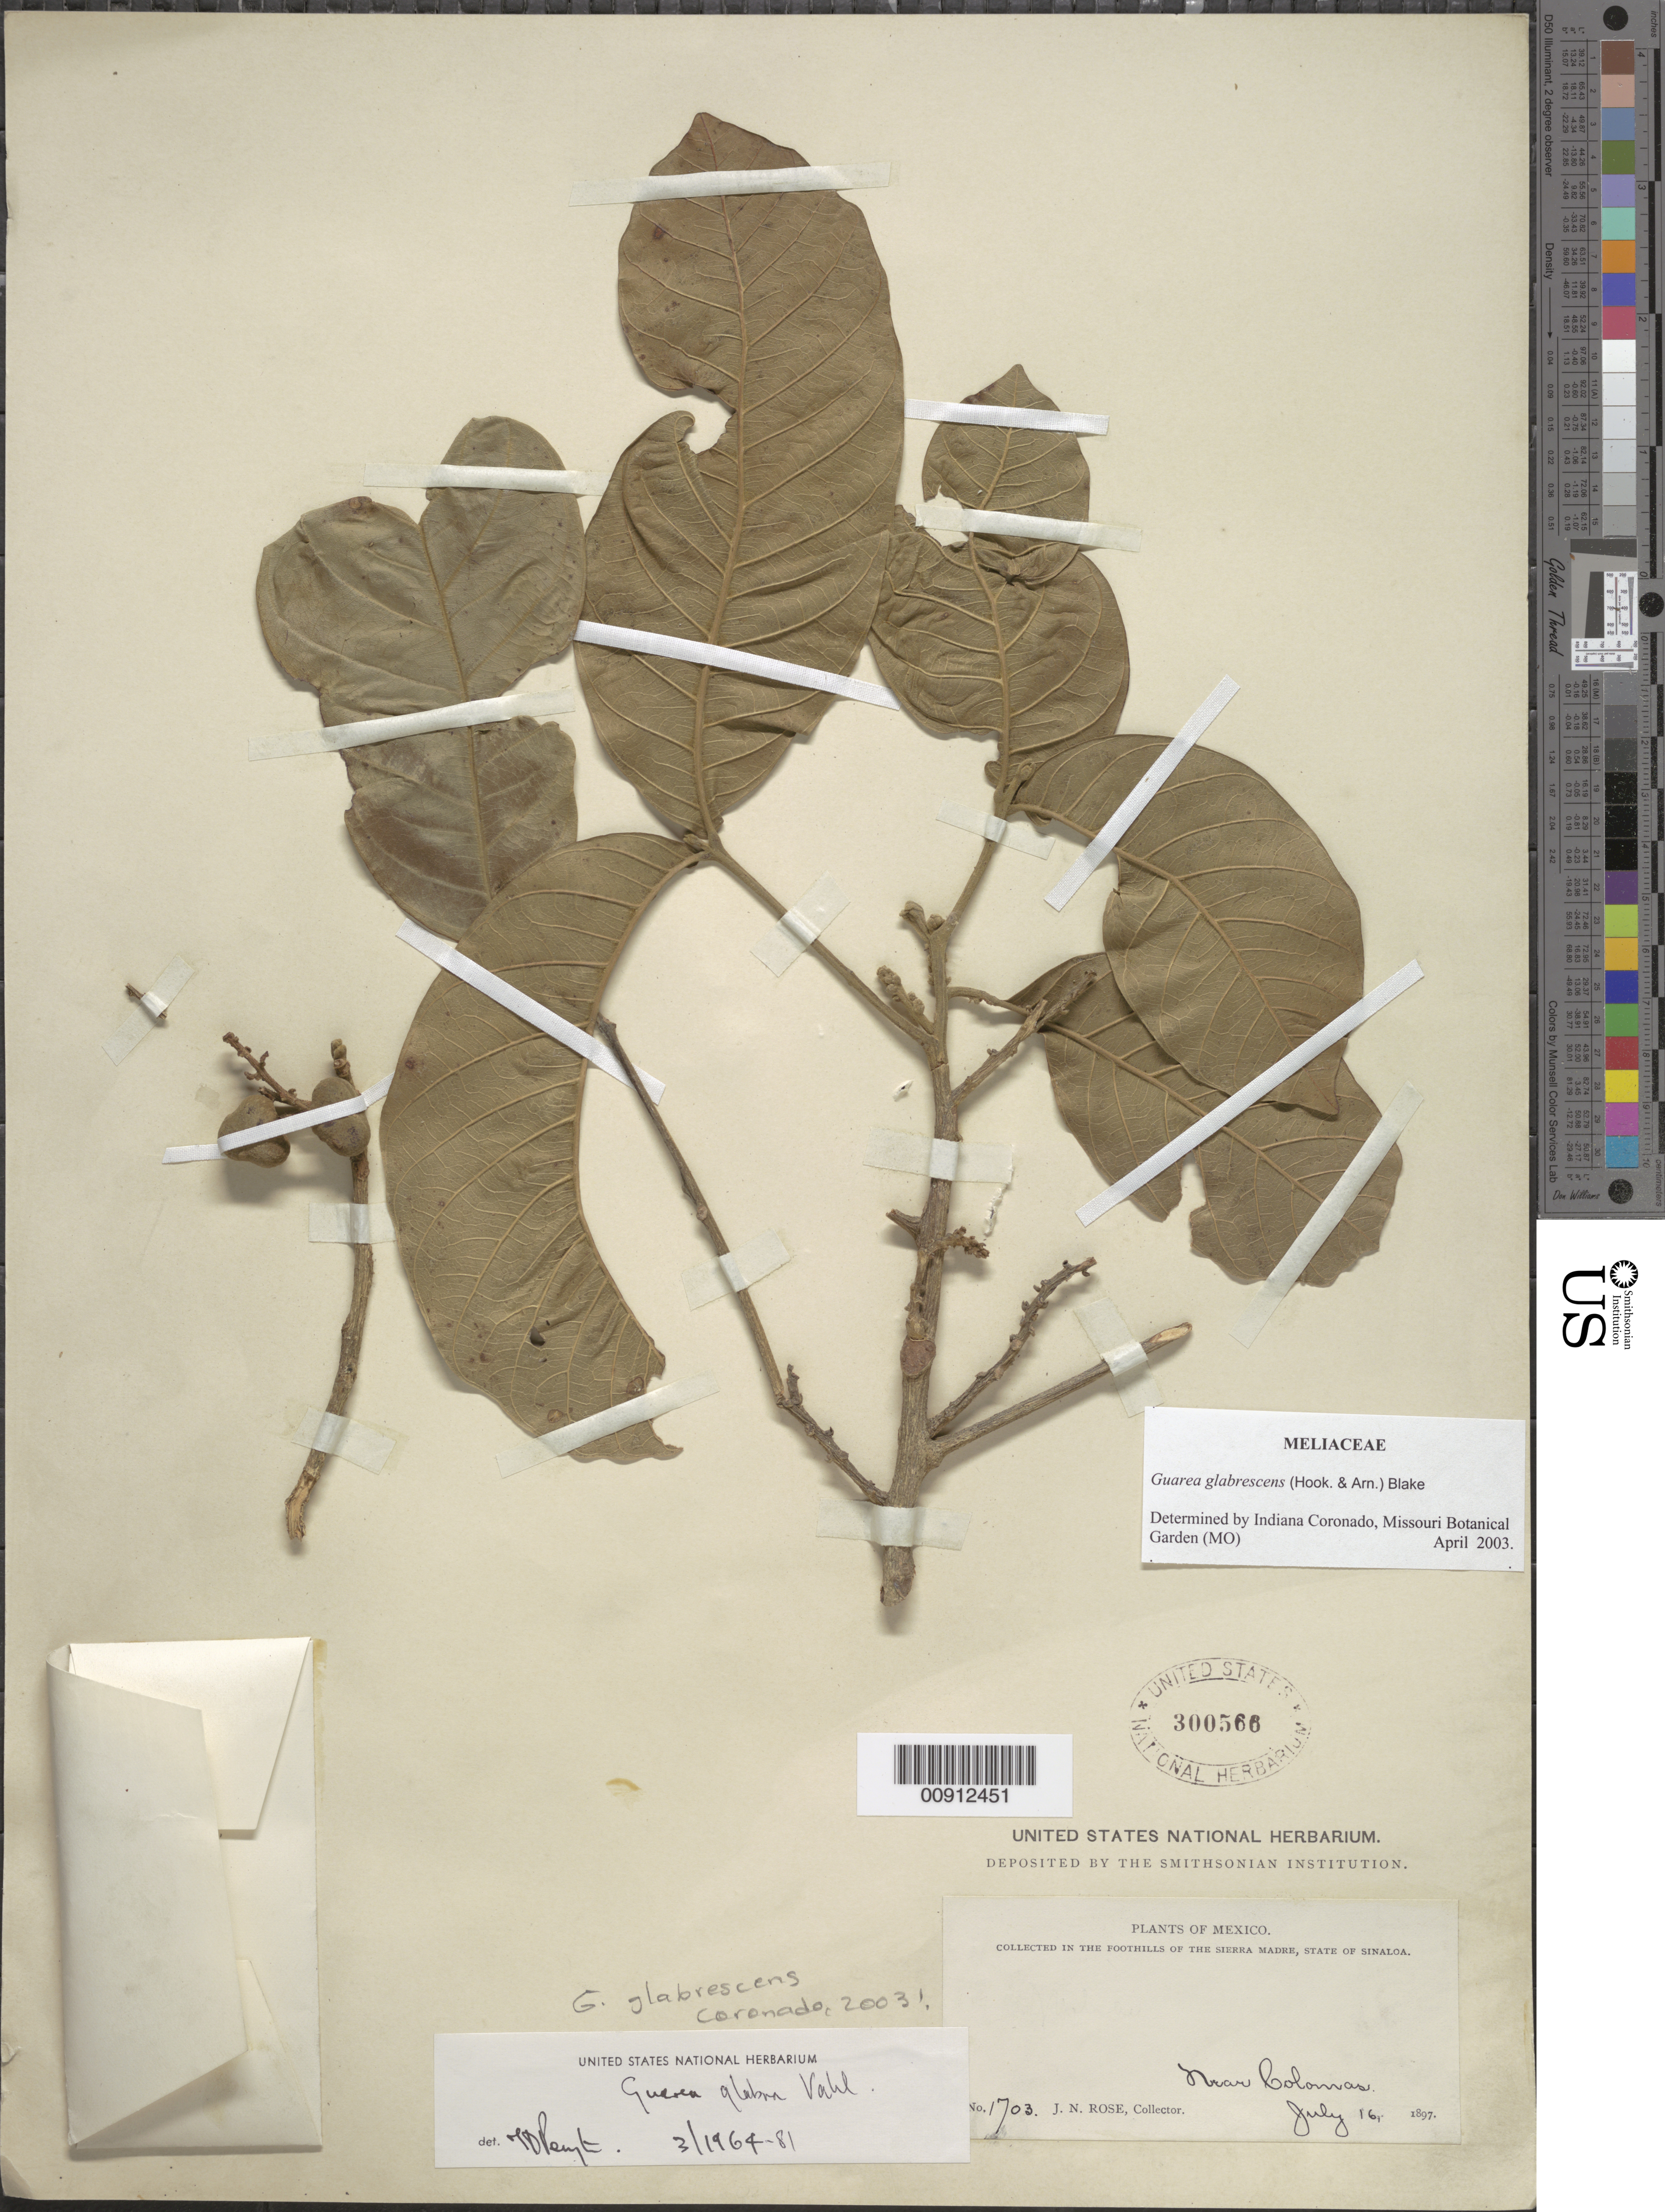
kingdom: Plantae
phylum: Tracheophyta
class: Magnoliopsida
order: Sapindales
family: Meliaceae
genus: Guarea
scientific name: Guarea glabrescens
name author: (Hook.) S.F. Blake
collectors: J. N. Rose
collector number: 1703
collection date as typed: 16 Jul 1897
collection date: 1897-07-16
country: Mexico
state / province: Sinaloa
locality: Near Colomas. In the foothills of the Sierra Madre, State of Sinaloa.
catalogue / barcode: US 300566